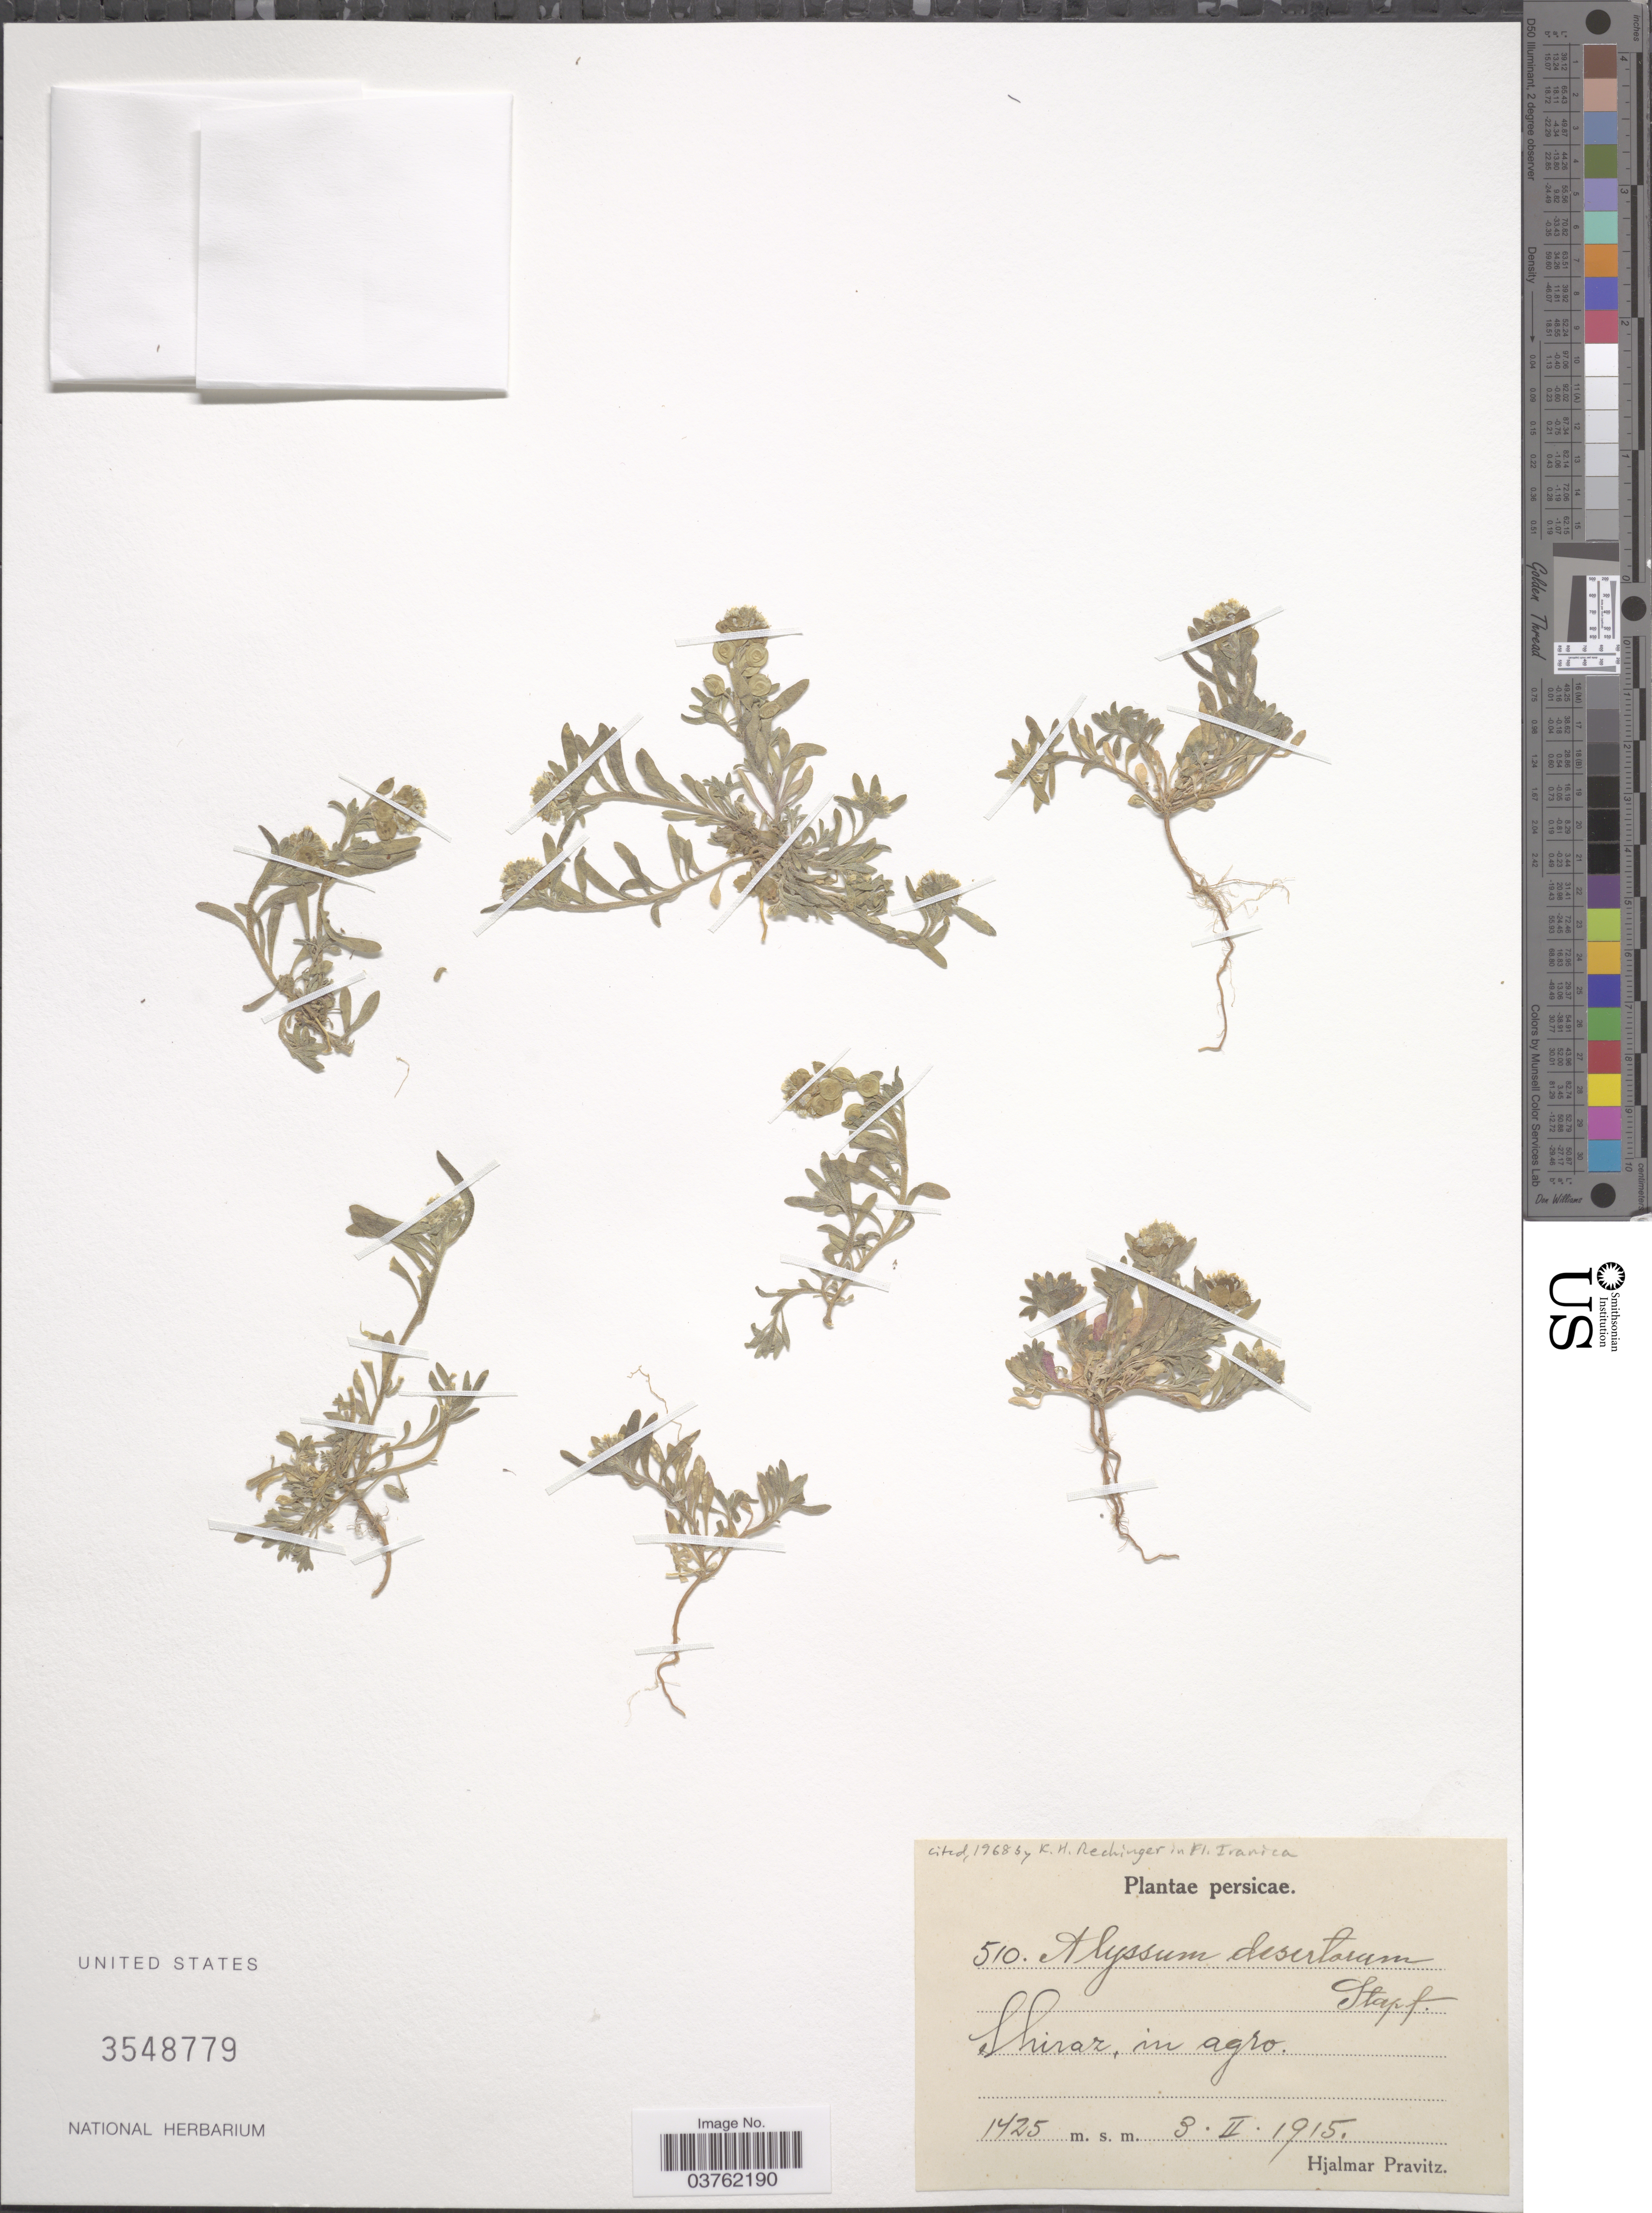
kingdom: Plantae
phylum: Tracheophyta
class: Magnoliopsida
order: Brassicales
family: Brassicaceae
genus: Alyssum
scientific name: Alyssum desertorum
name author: Stapf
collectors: H. Pravitz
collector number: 510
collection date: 1915-02-03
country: Iran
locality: Persicae. Shiraz, in agro.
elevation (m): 1425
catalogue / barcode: US 3548779